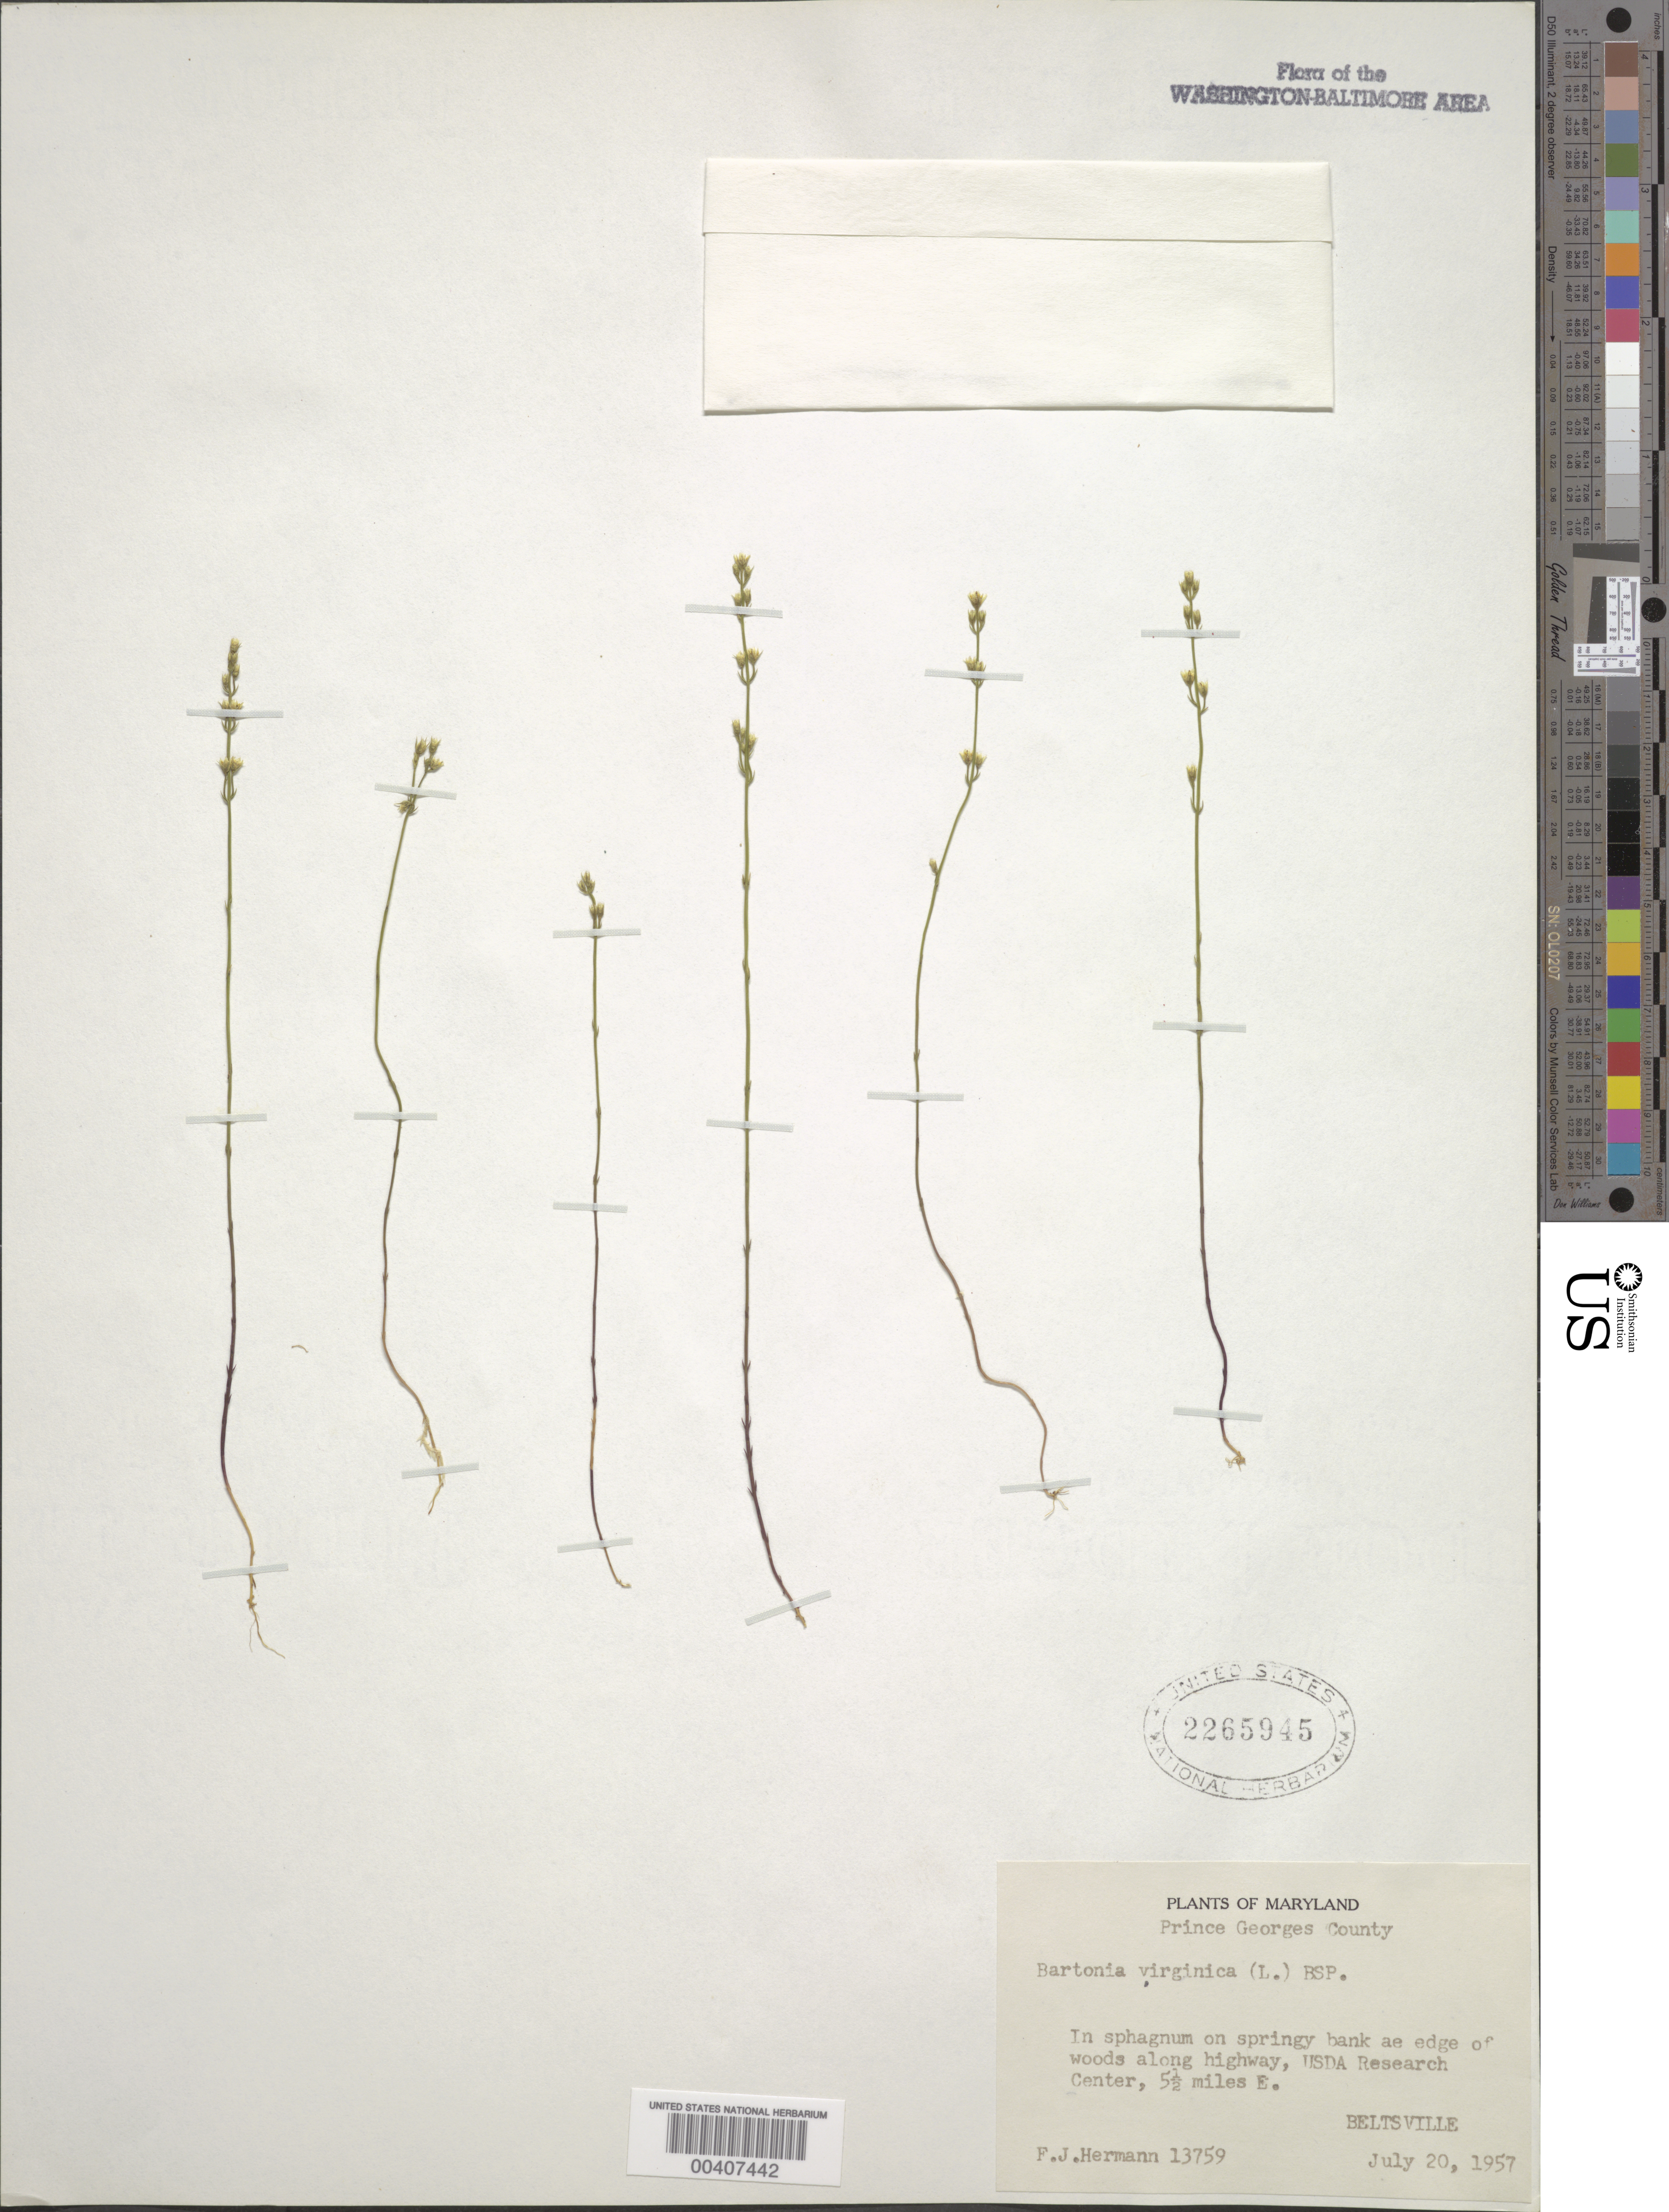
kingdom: Plantae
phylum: Tracheophyta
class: Magnoliopsida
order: Gentianales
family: Gentianaceae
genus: Bartonia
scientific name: Bartonia virginica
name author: (L.) Britton, Stearns & Poggenb.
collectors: F. J. Hermann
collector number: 13759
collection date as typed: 20 Jul 1957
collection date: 1957-07-20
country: United States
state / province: Maryland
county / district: Prince George's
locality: Along Hwy., USDA Research Center, 5.5 mi. E, Beltsville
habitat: Sphagnum on springy bank at edge of woods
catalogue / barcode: US 2265945